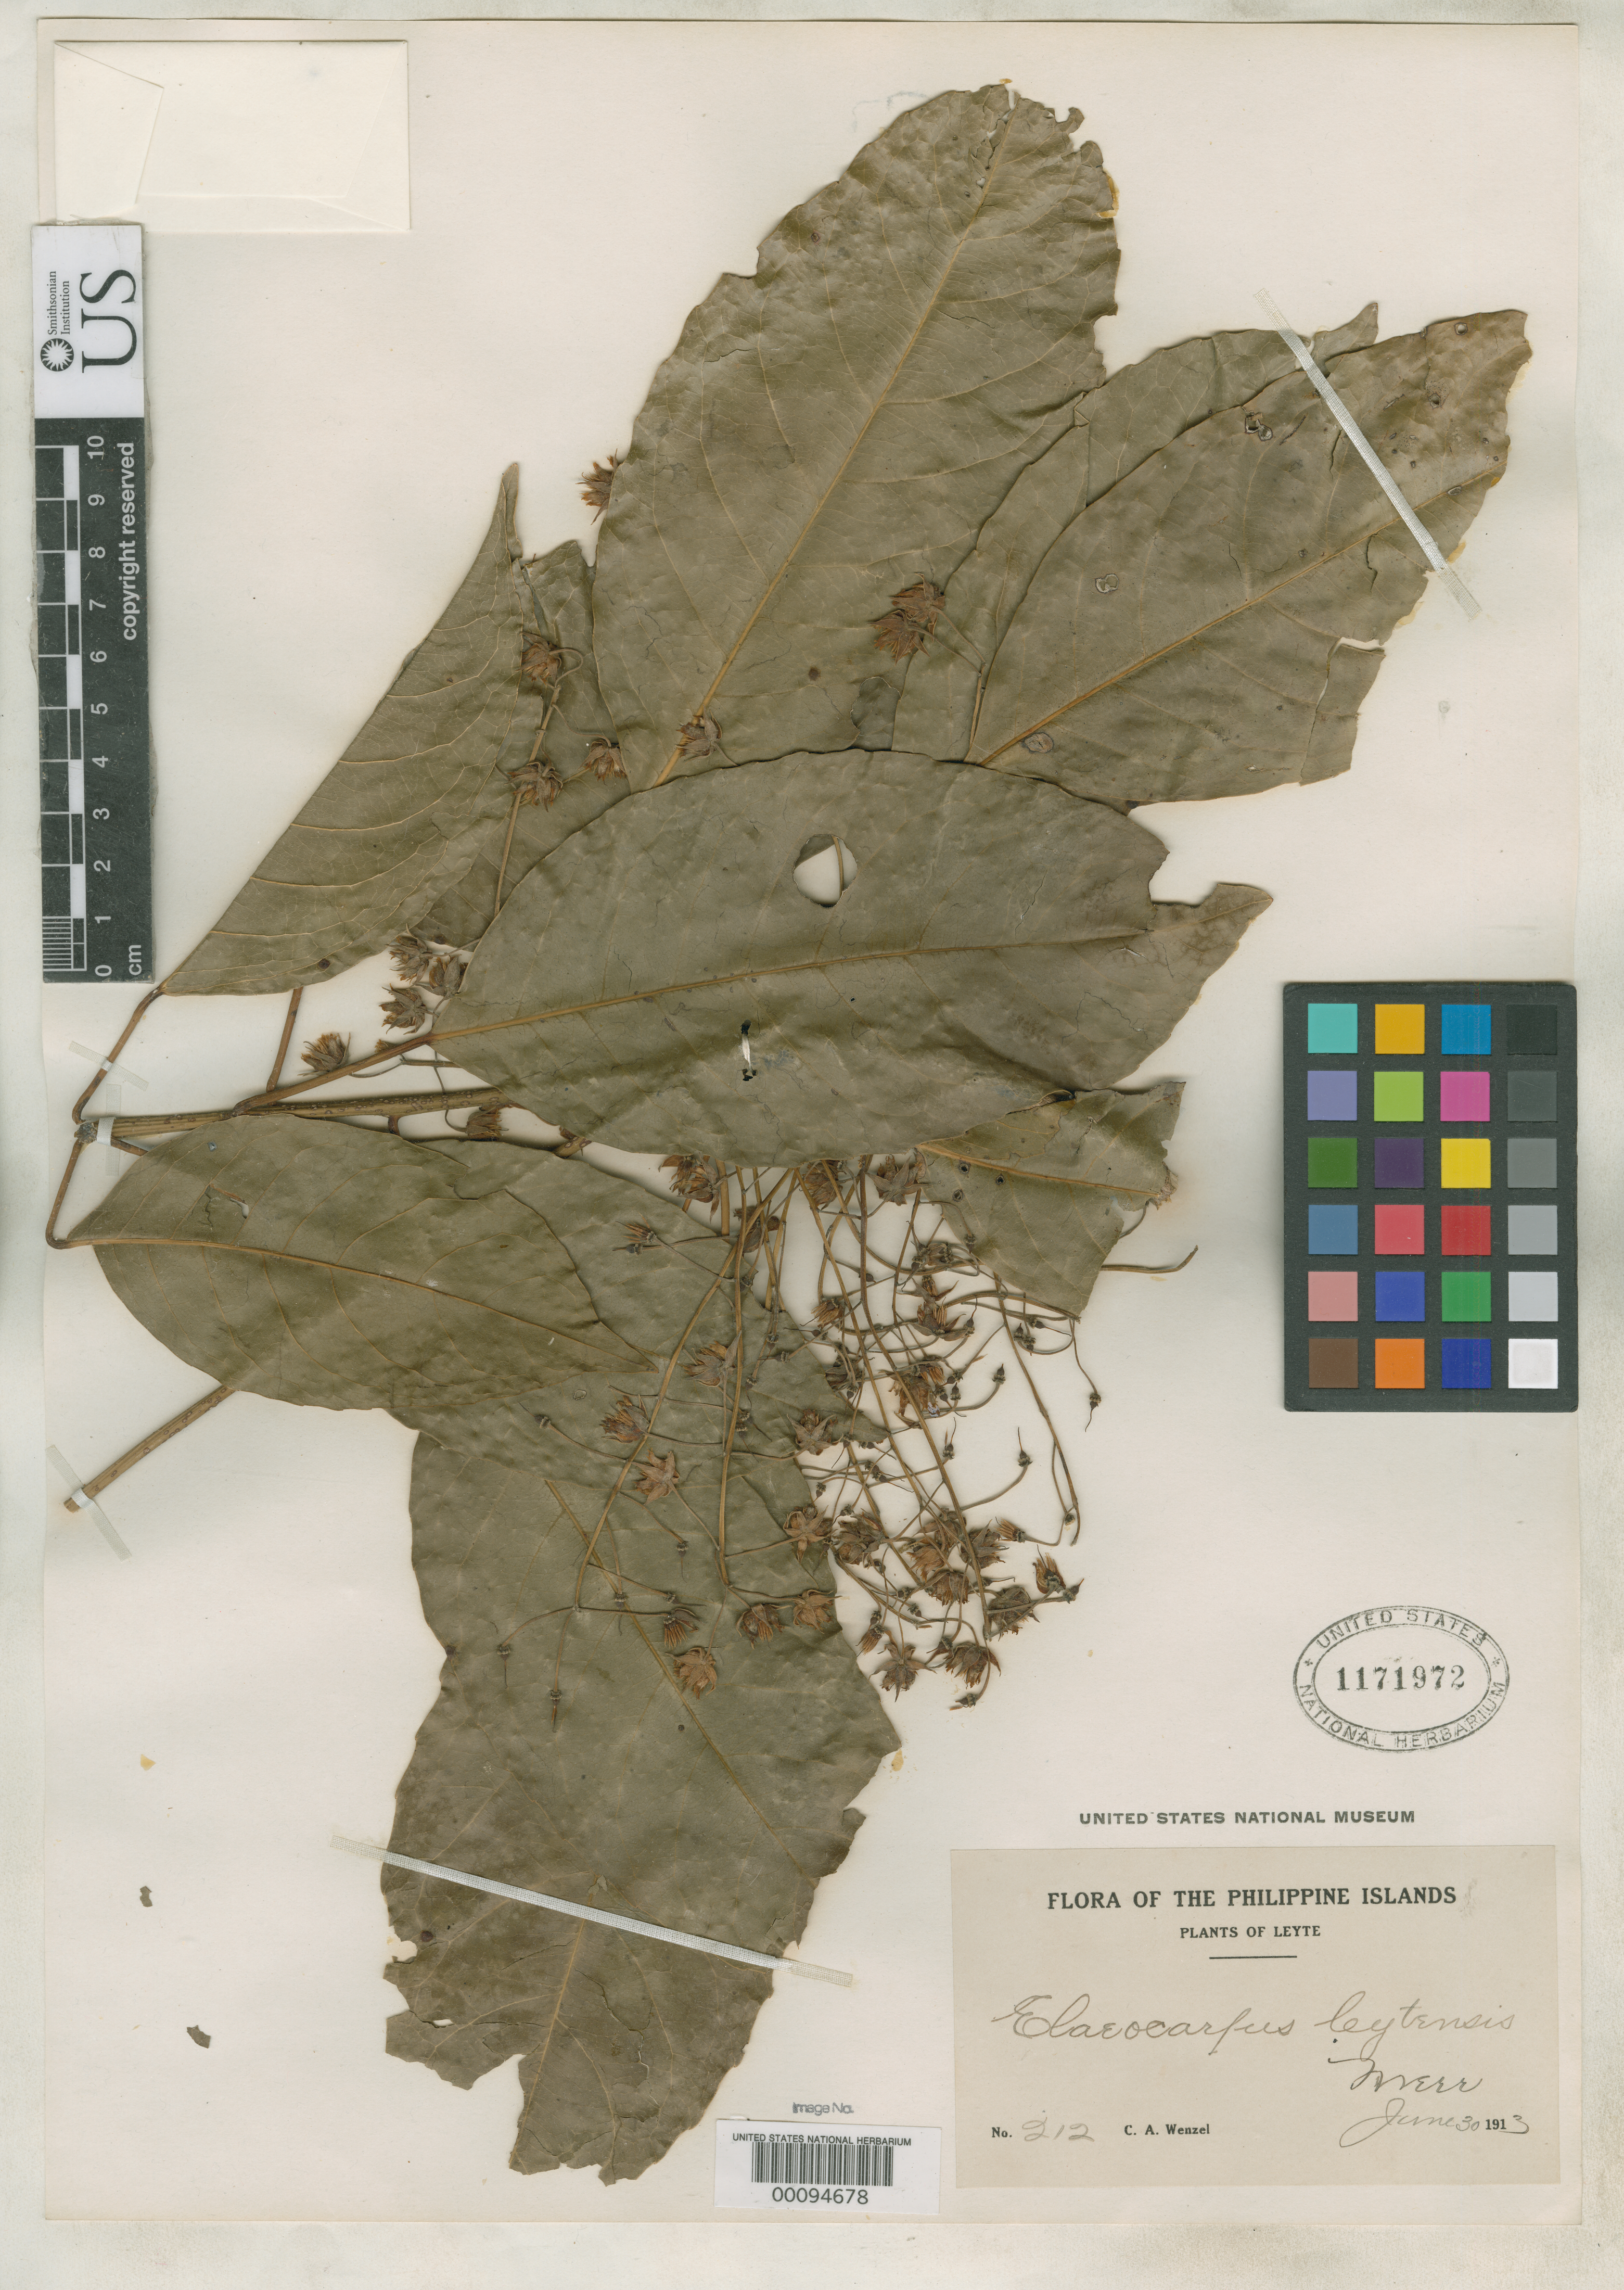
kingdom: Plantae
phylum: Tracheophyta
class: Magnoliopsida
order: Oxalidales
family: Elaeocarpaceae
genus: Elaeocarpus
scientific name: Elaeocarpus leytensis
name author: Merr.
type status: Isotype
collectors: C. Wenzel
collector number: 212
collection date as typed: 30 Jun 1913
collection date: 1913-06-30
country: Philippines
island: Leyte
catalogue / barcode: US 1171972